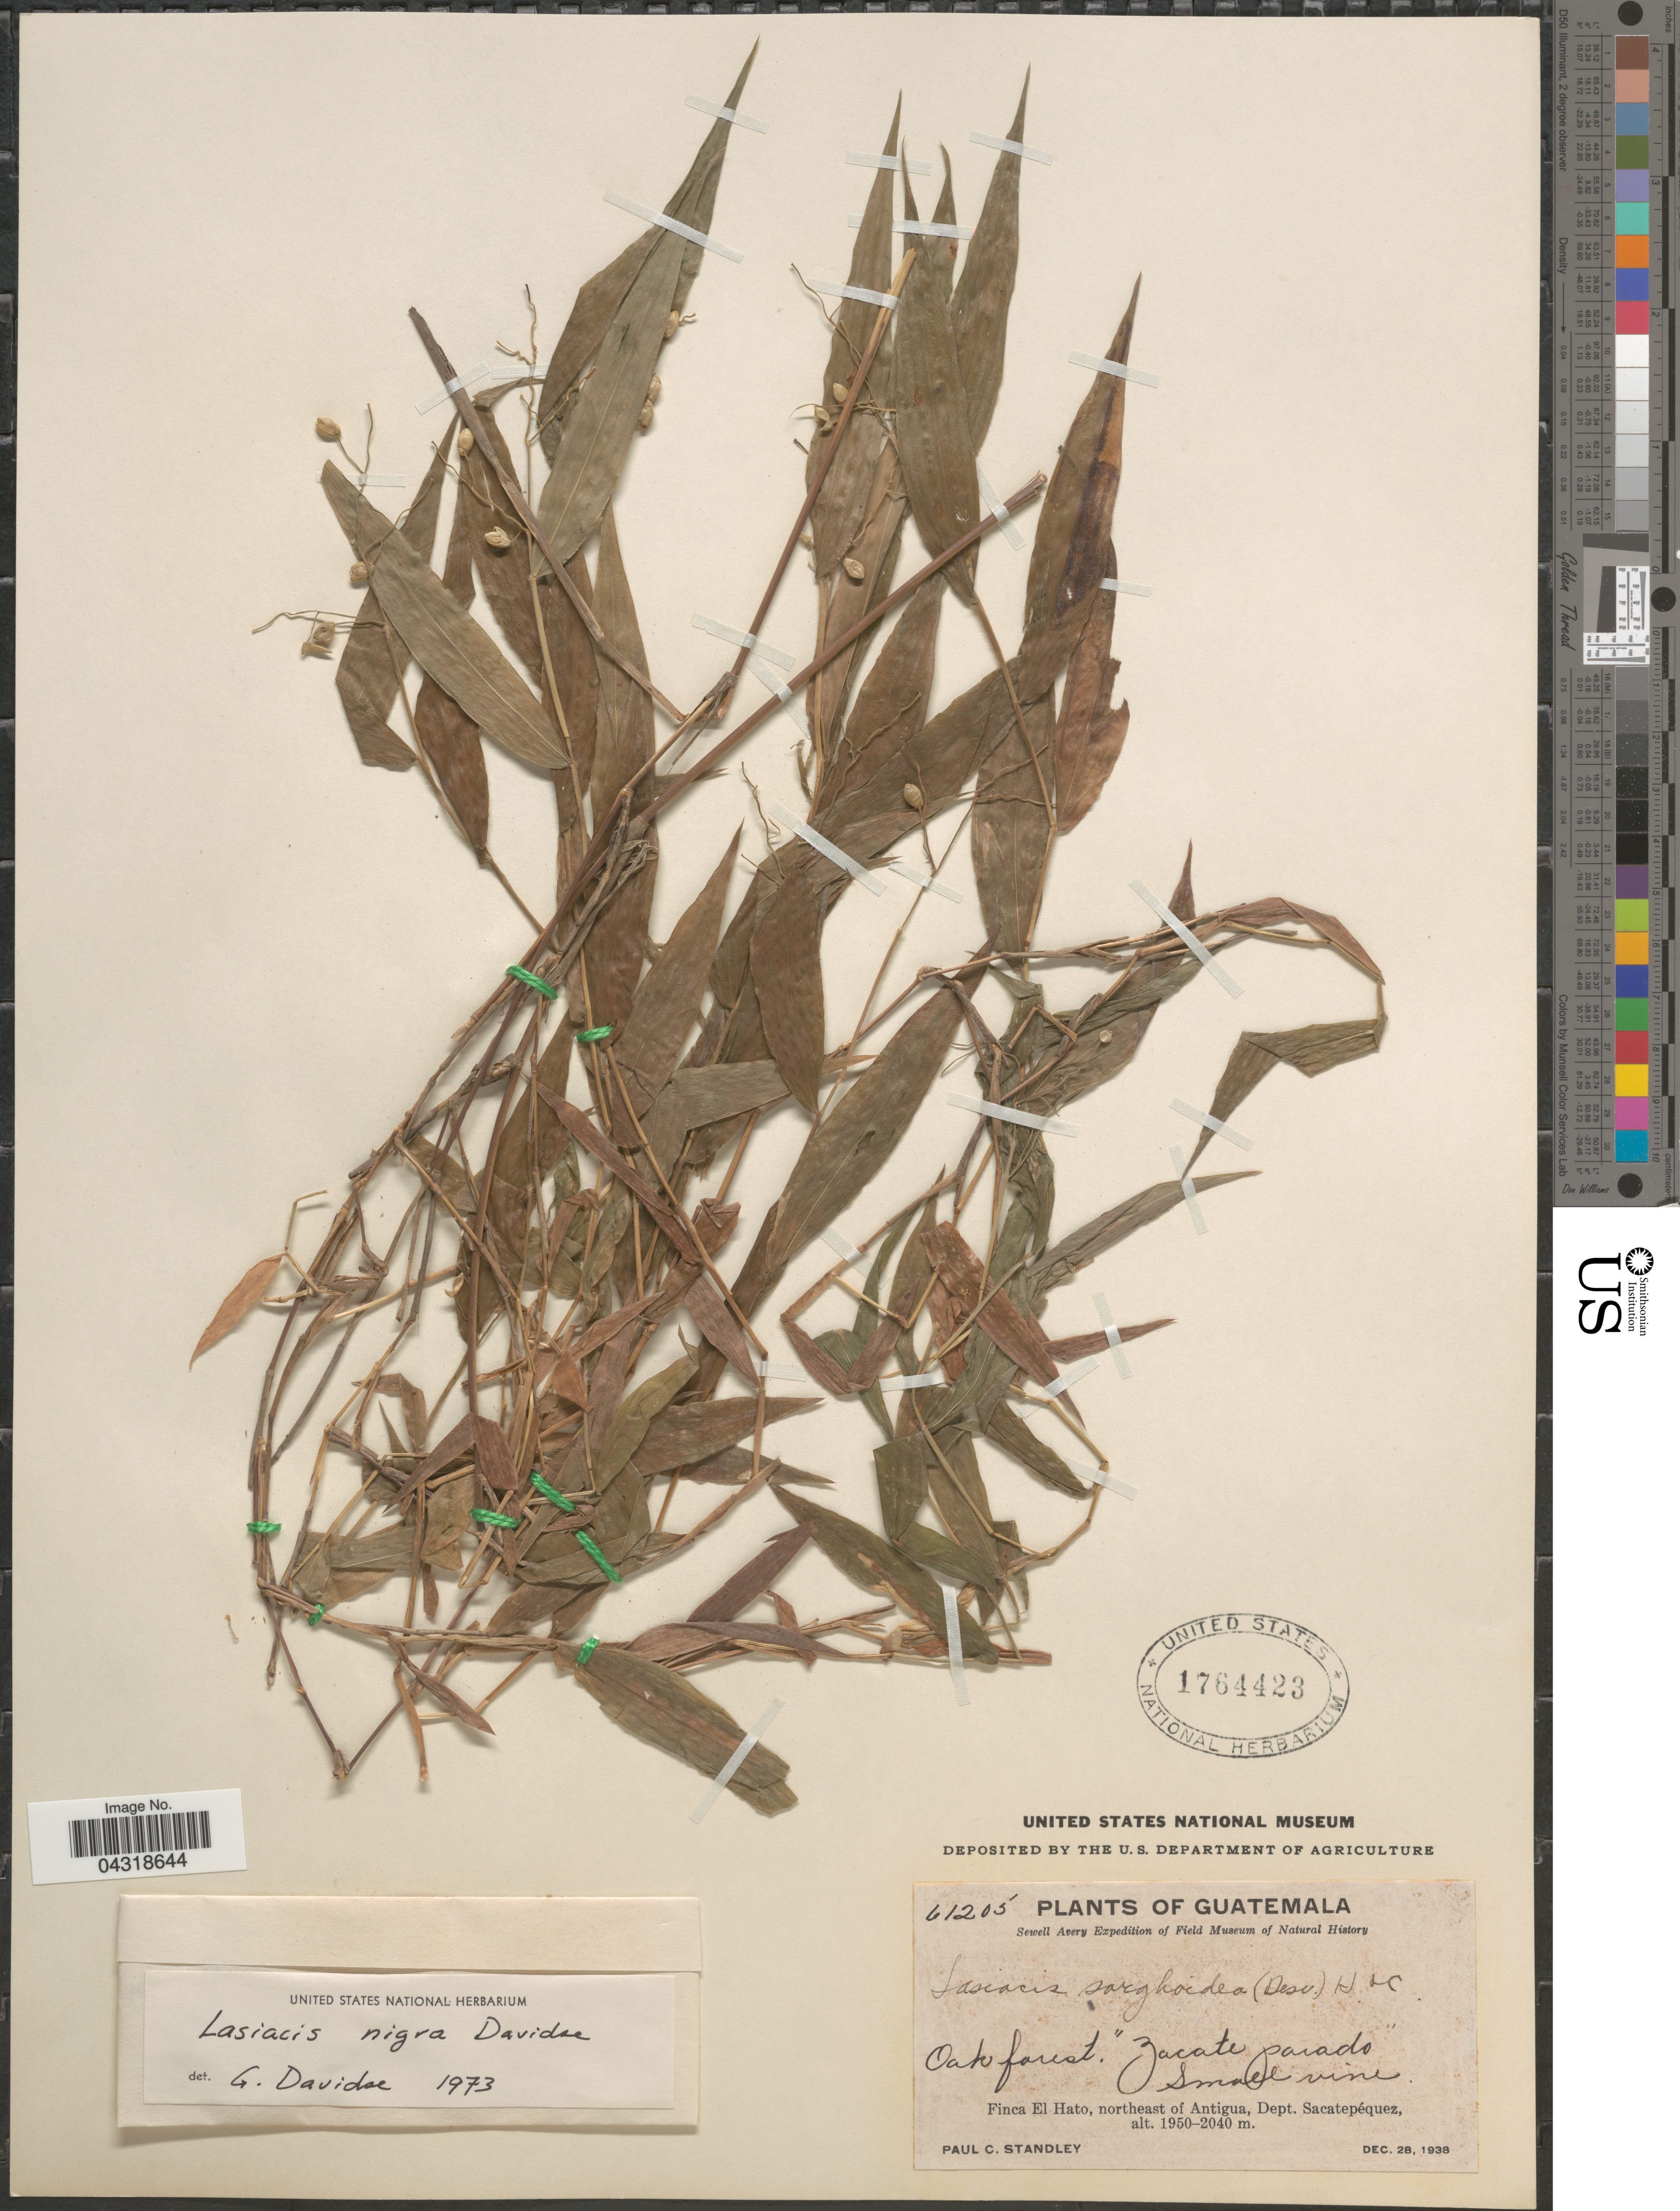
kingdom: Plantae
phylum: Tracheophyta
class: Liliopsida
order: Poales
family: Poaceae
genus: Lasiacis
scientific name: Lasiacis nigra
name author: Davidse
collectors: P. C. Standley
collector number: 61205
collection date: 1938-12-28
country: Guatemala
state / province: Sacatepequez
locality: Sewell Avery Expedition. Finca El Hato, northeast of Antigua, Dept. Sacatepéquez.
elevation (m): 1950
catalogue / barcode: US 1764423